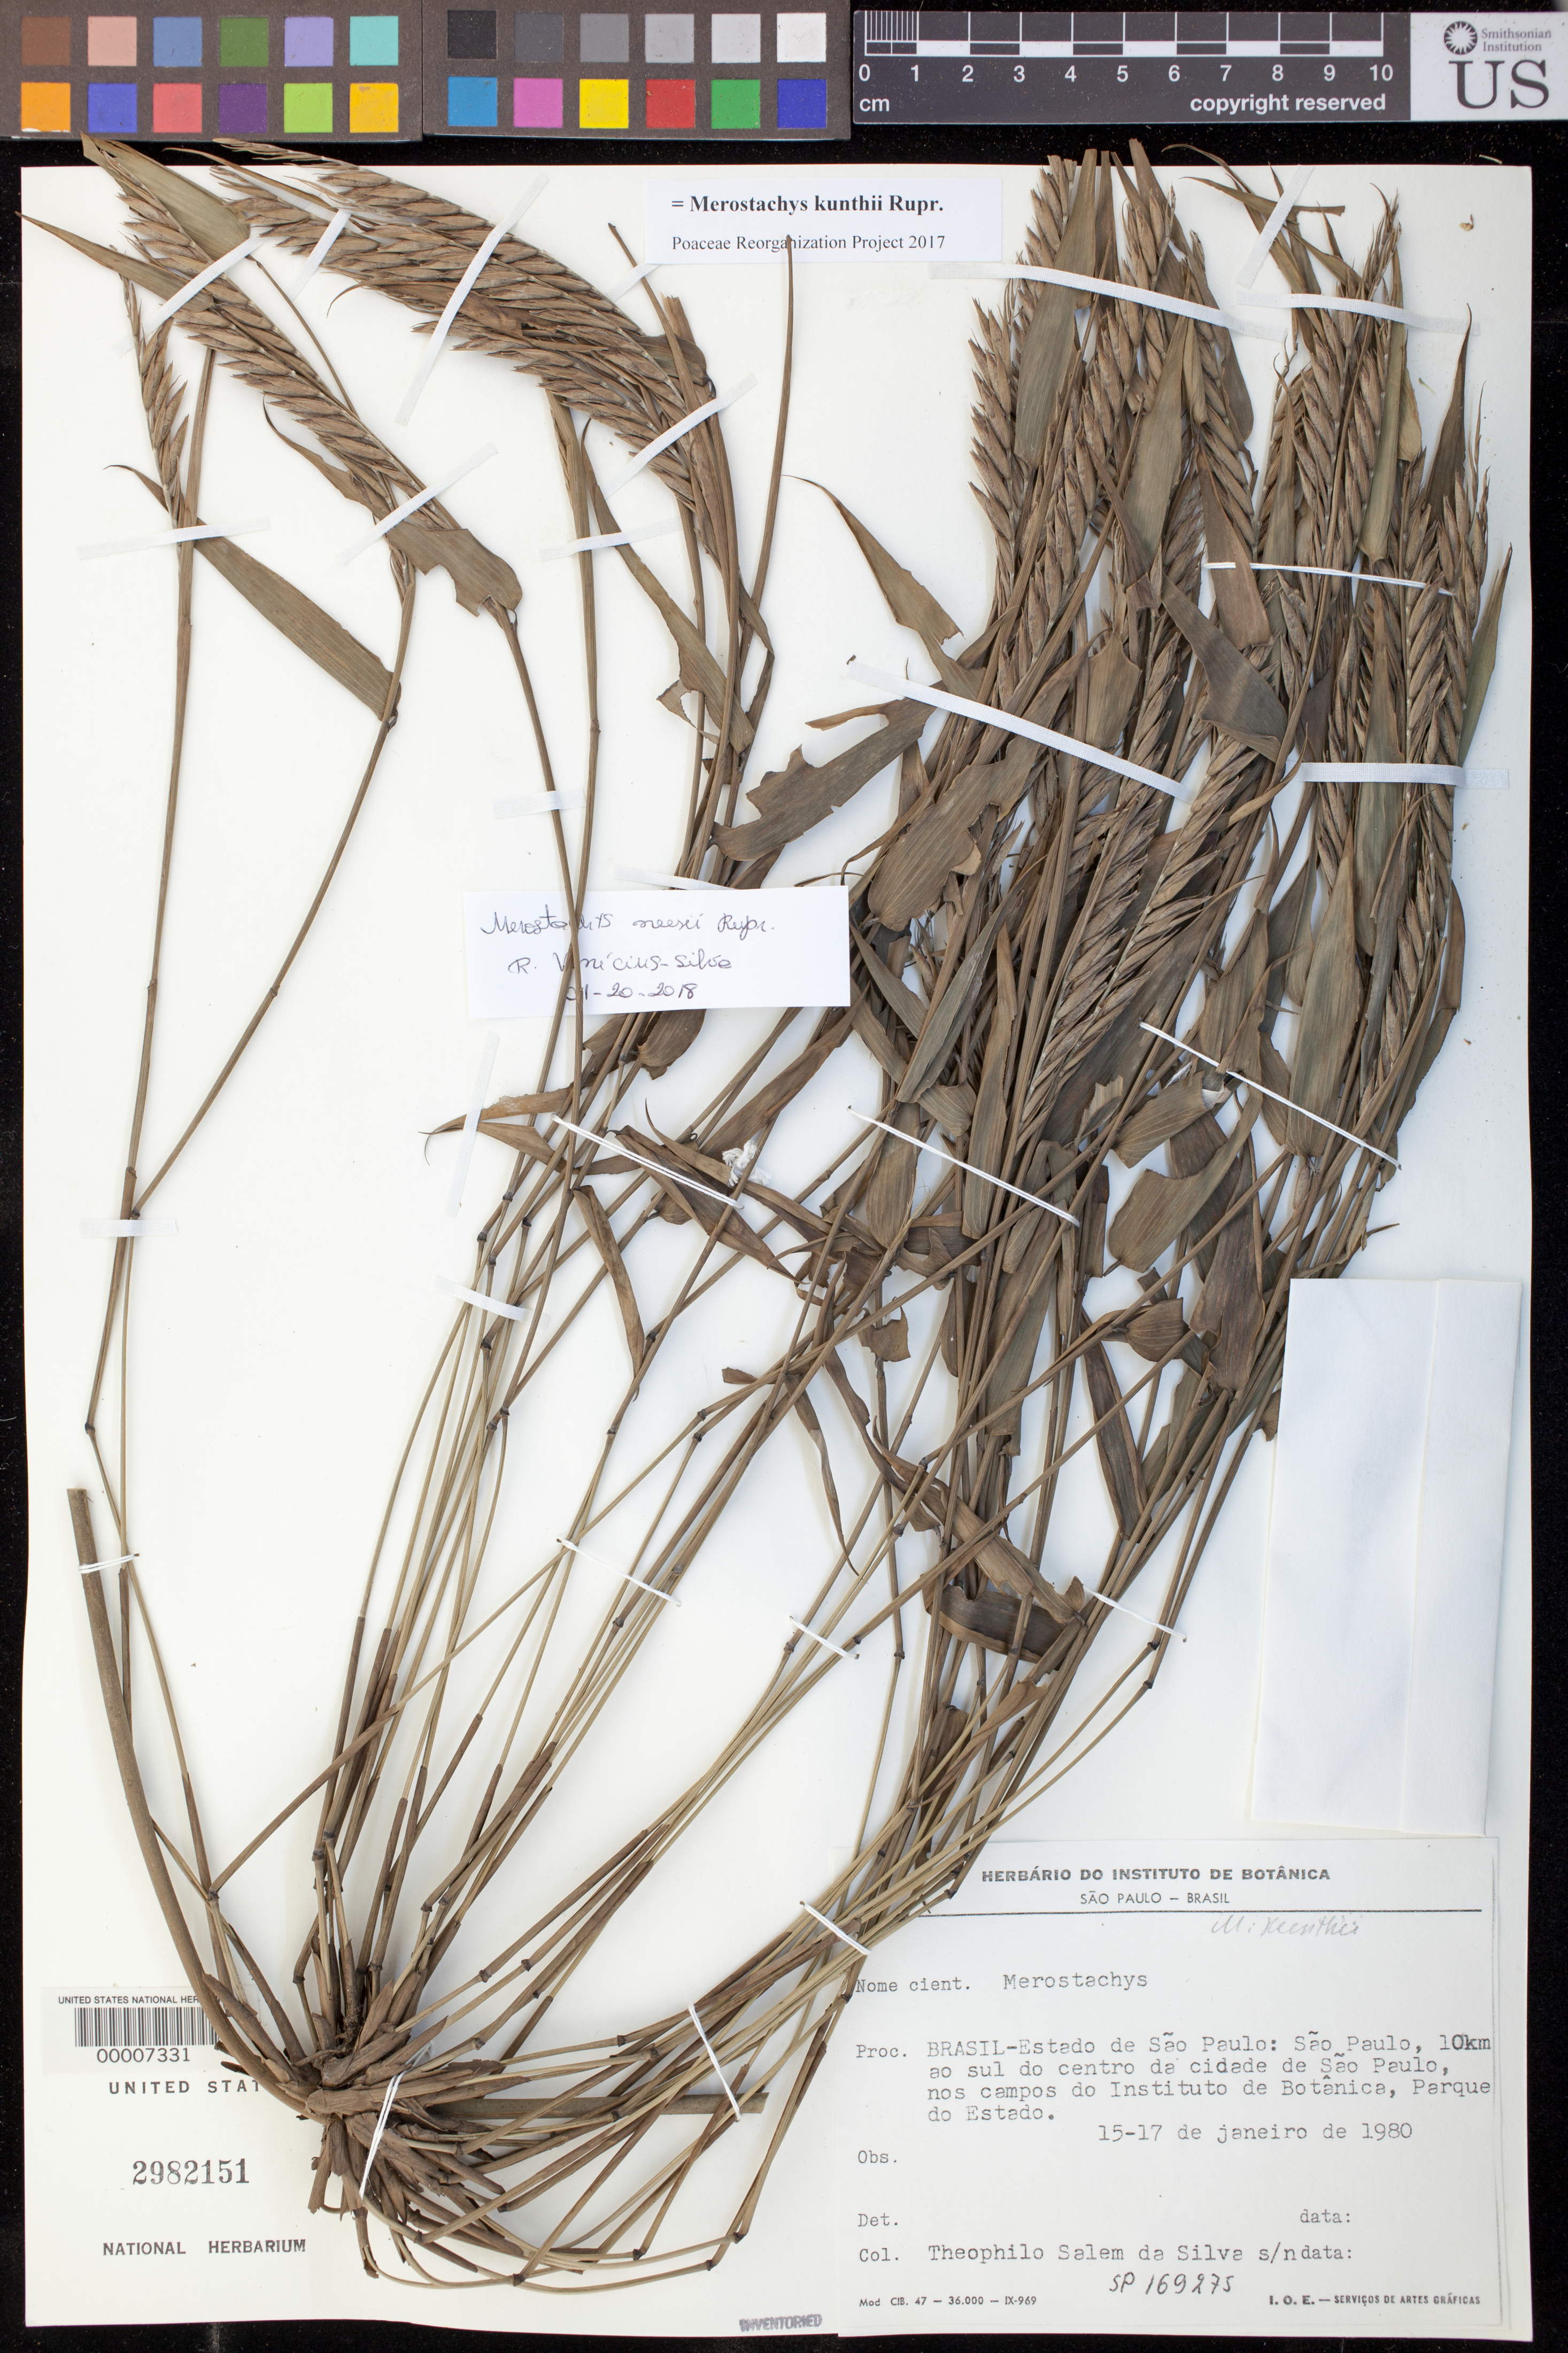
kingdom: Plantae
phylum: Tracheophyta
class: Liliopsida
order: Poales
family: Poaceae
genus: Merostachys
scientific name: Merostachys neesii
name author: Rupr.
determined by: Vinicius-Silva, R.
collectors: T. Da Silva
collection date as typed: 15 Jan 1980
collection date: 1980-01-15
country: Brazil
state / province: São Paulo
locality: Parque do estado, instituto de botanica, sao paulo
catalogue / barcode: US 2982151